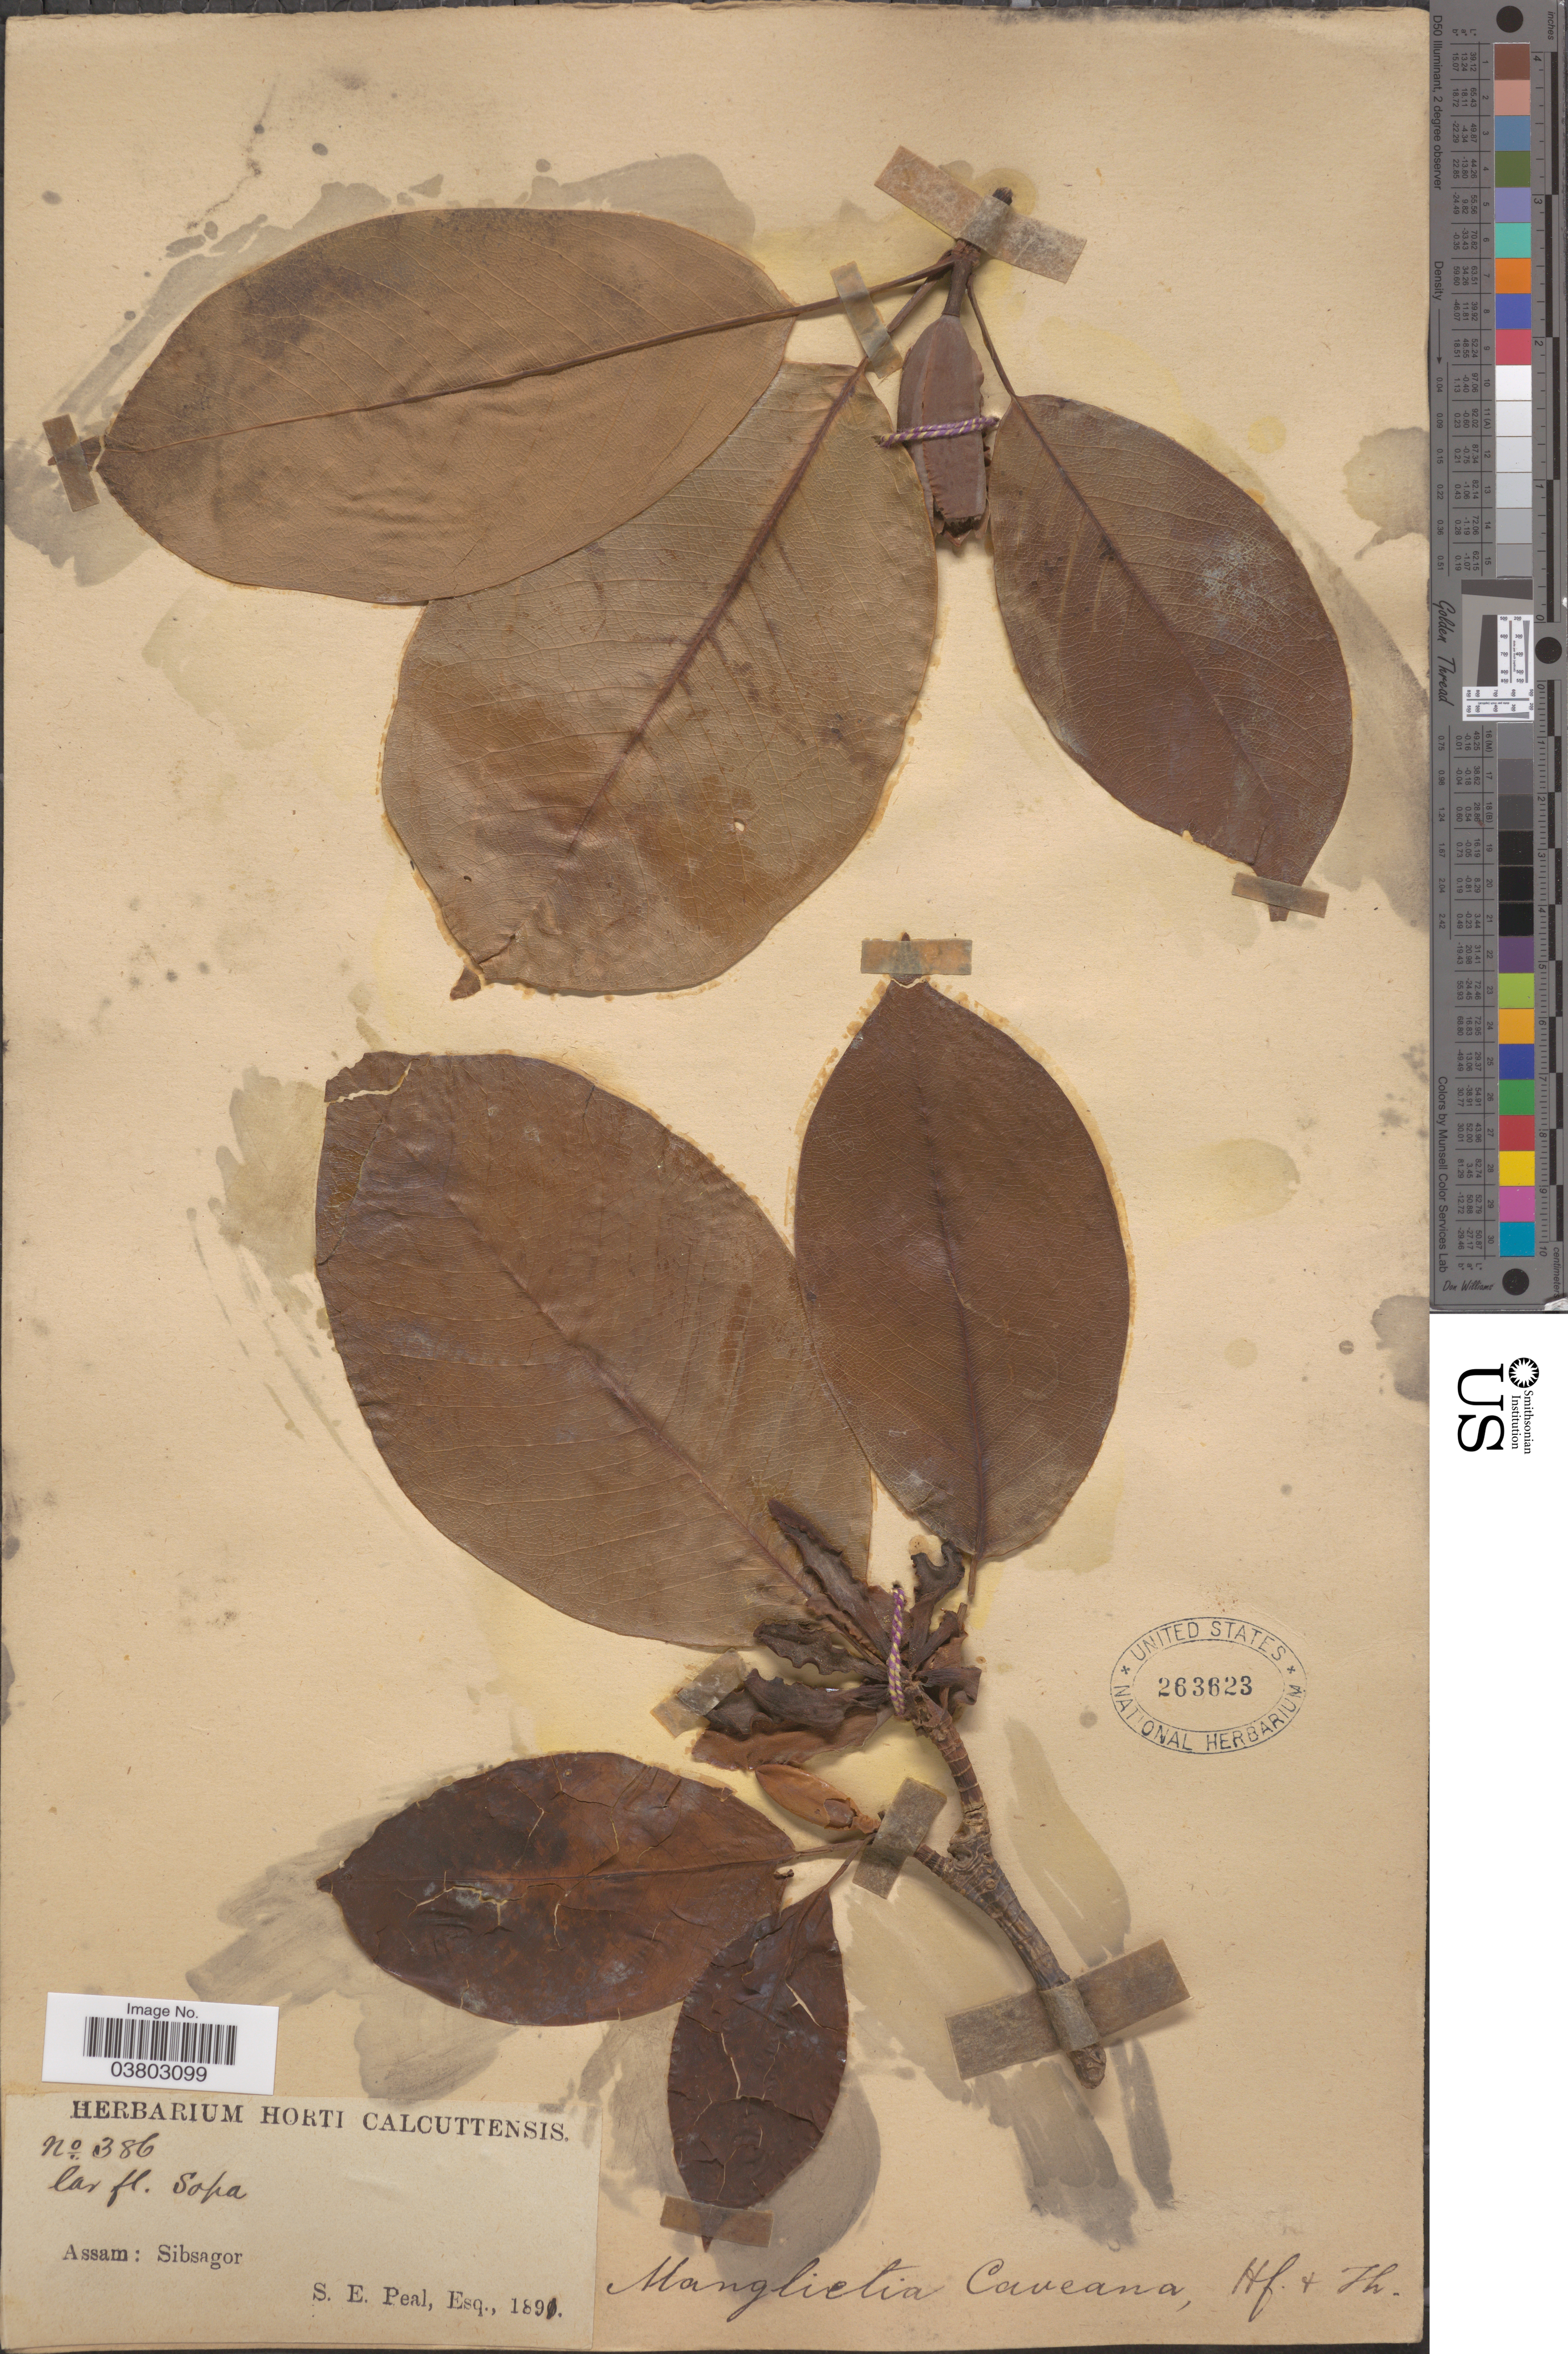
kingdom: Plantae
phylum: Tracheophyta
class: Magnoliopsida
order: Magnoliales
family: Magnoliaceae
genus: Magnolia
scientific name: Magnolia caveana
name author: (Hook. f. & Thomson) D.C.S. Raju & M.P. Nayar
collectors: S. Peal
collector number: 386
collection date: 1891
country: India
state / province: Assam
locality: Sibsagor.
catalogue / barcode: US 263623